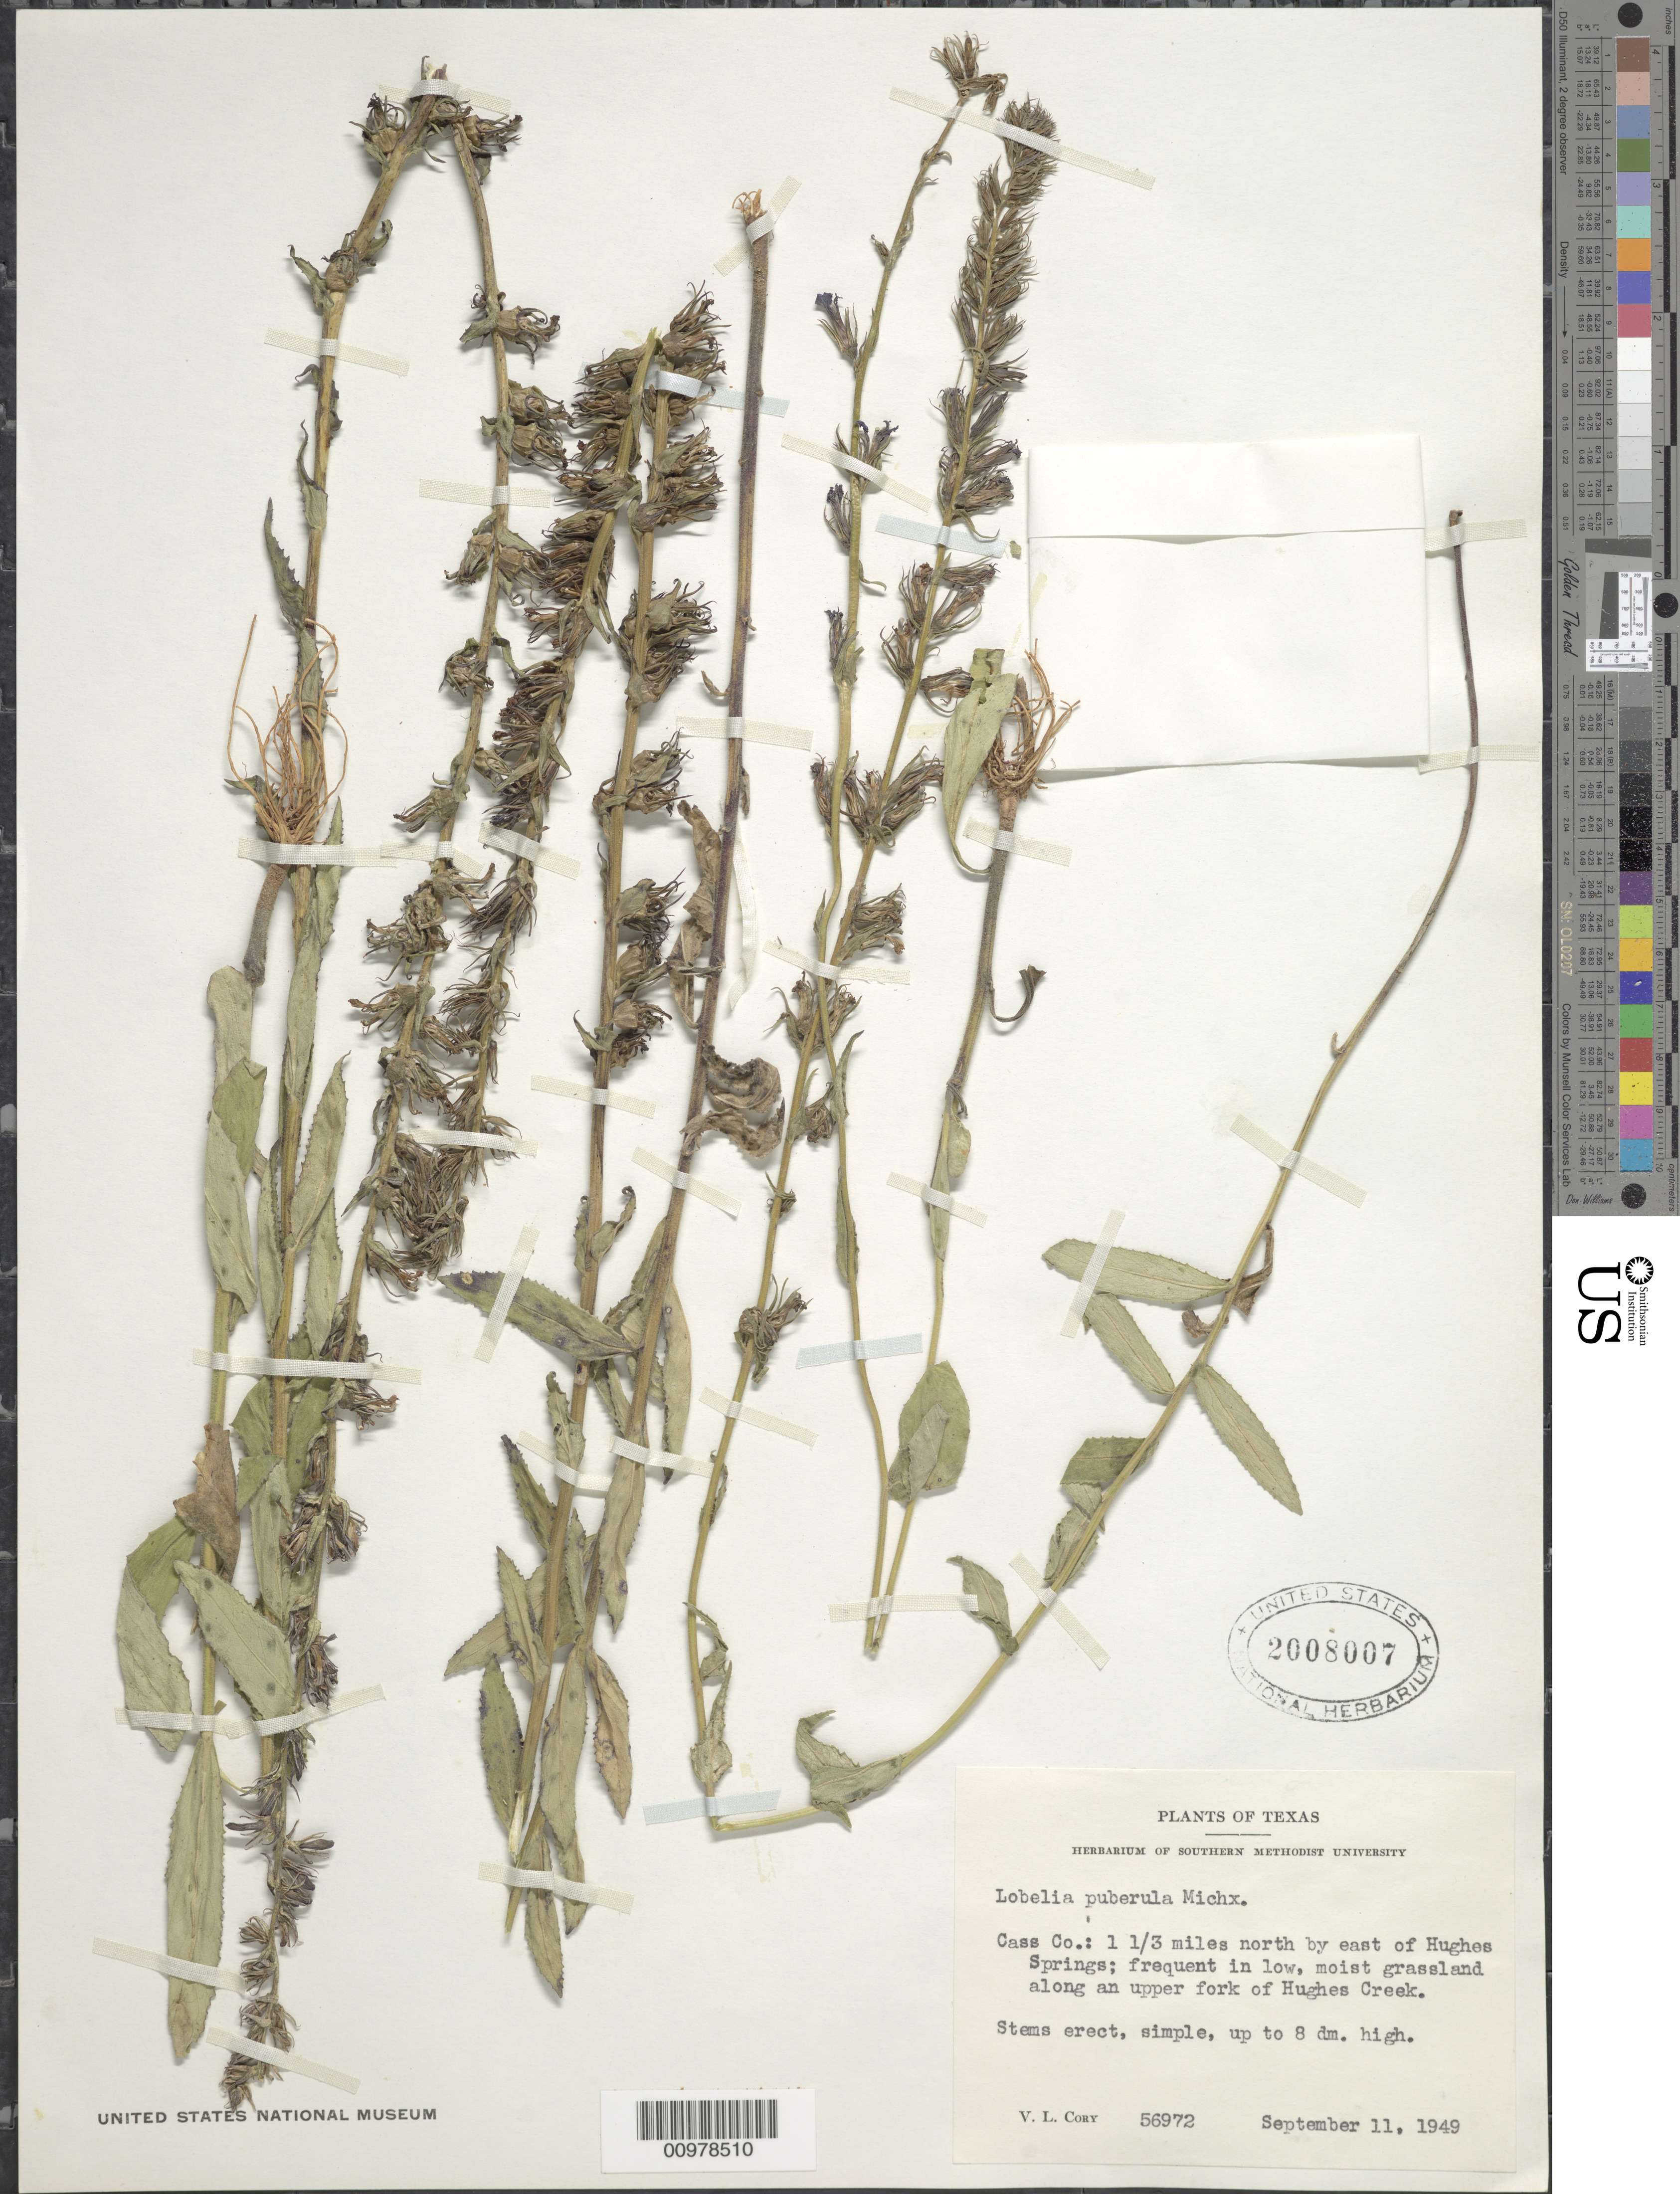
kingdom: Plantae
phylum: Tracheophyta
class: Magnoliopsida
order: Asterales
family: Campanulaceae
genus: Lobelia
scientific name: Lobelia puberula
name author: Michx.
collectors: V. Cory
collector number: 56972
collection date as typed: September 11, 1949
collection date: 1949-09-11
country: United States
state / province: Texas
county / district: Cass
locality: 1.33 miles north by east of Hughes Springs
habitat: in low moist grassland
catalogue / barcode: US 2008007